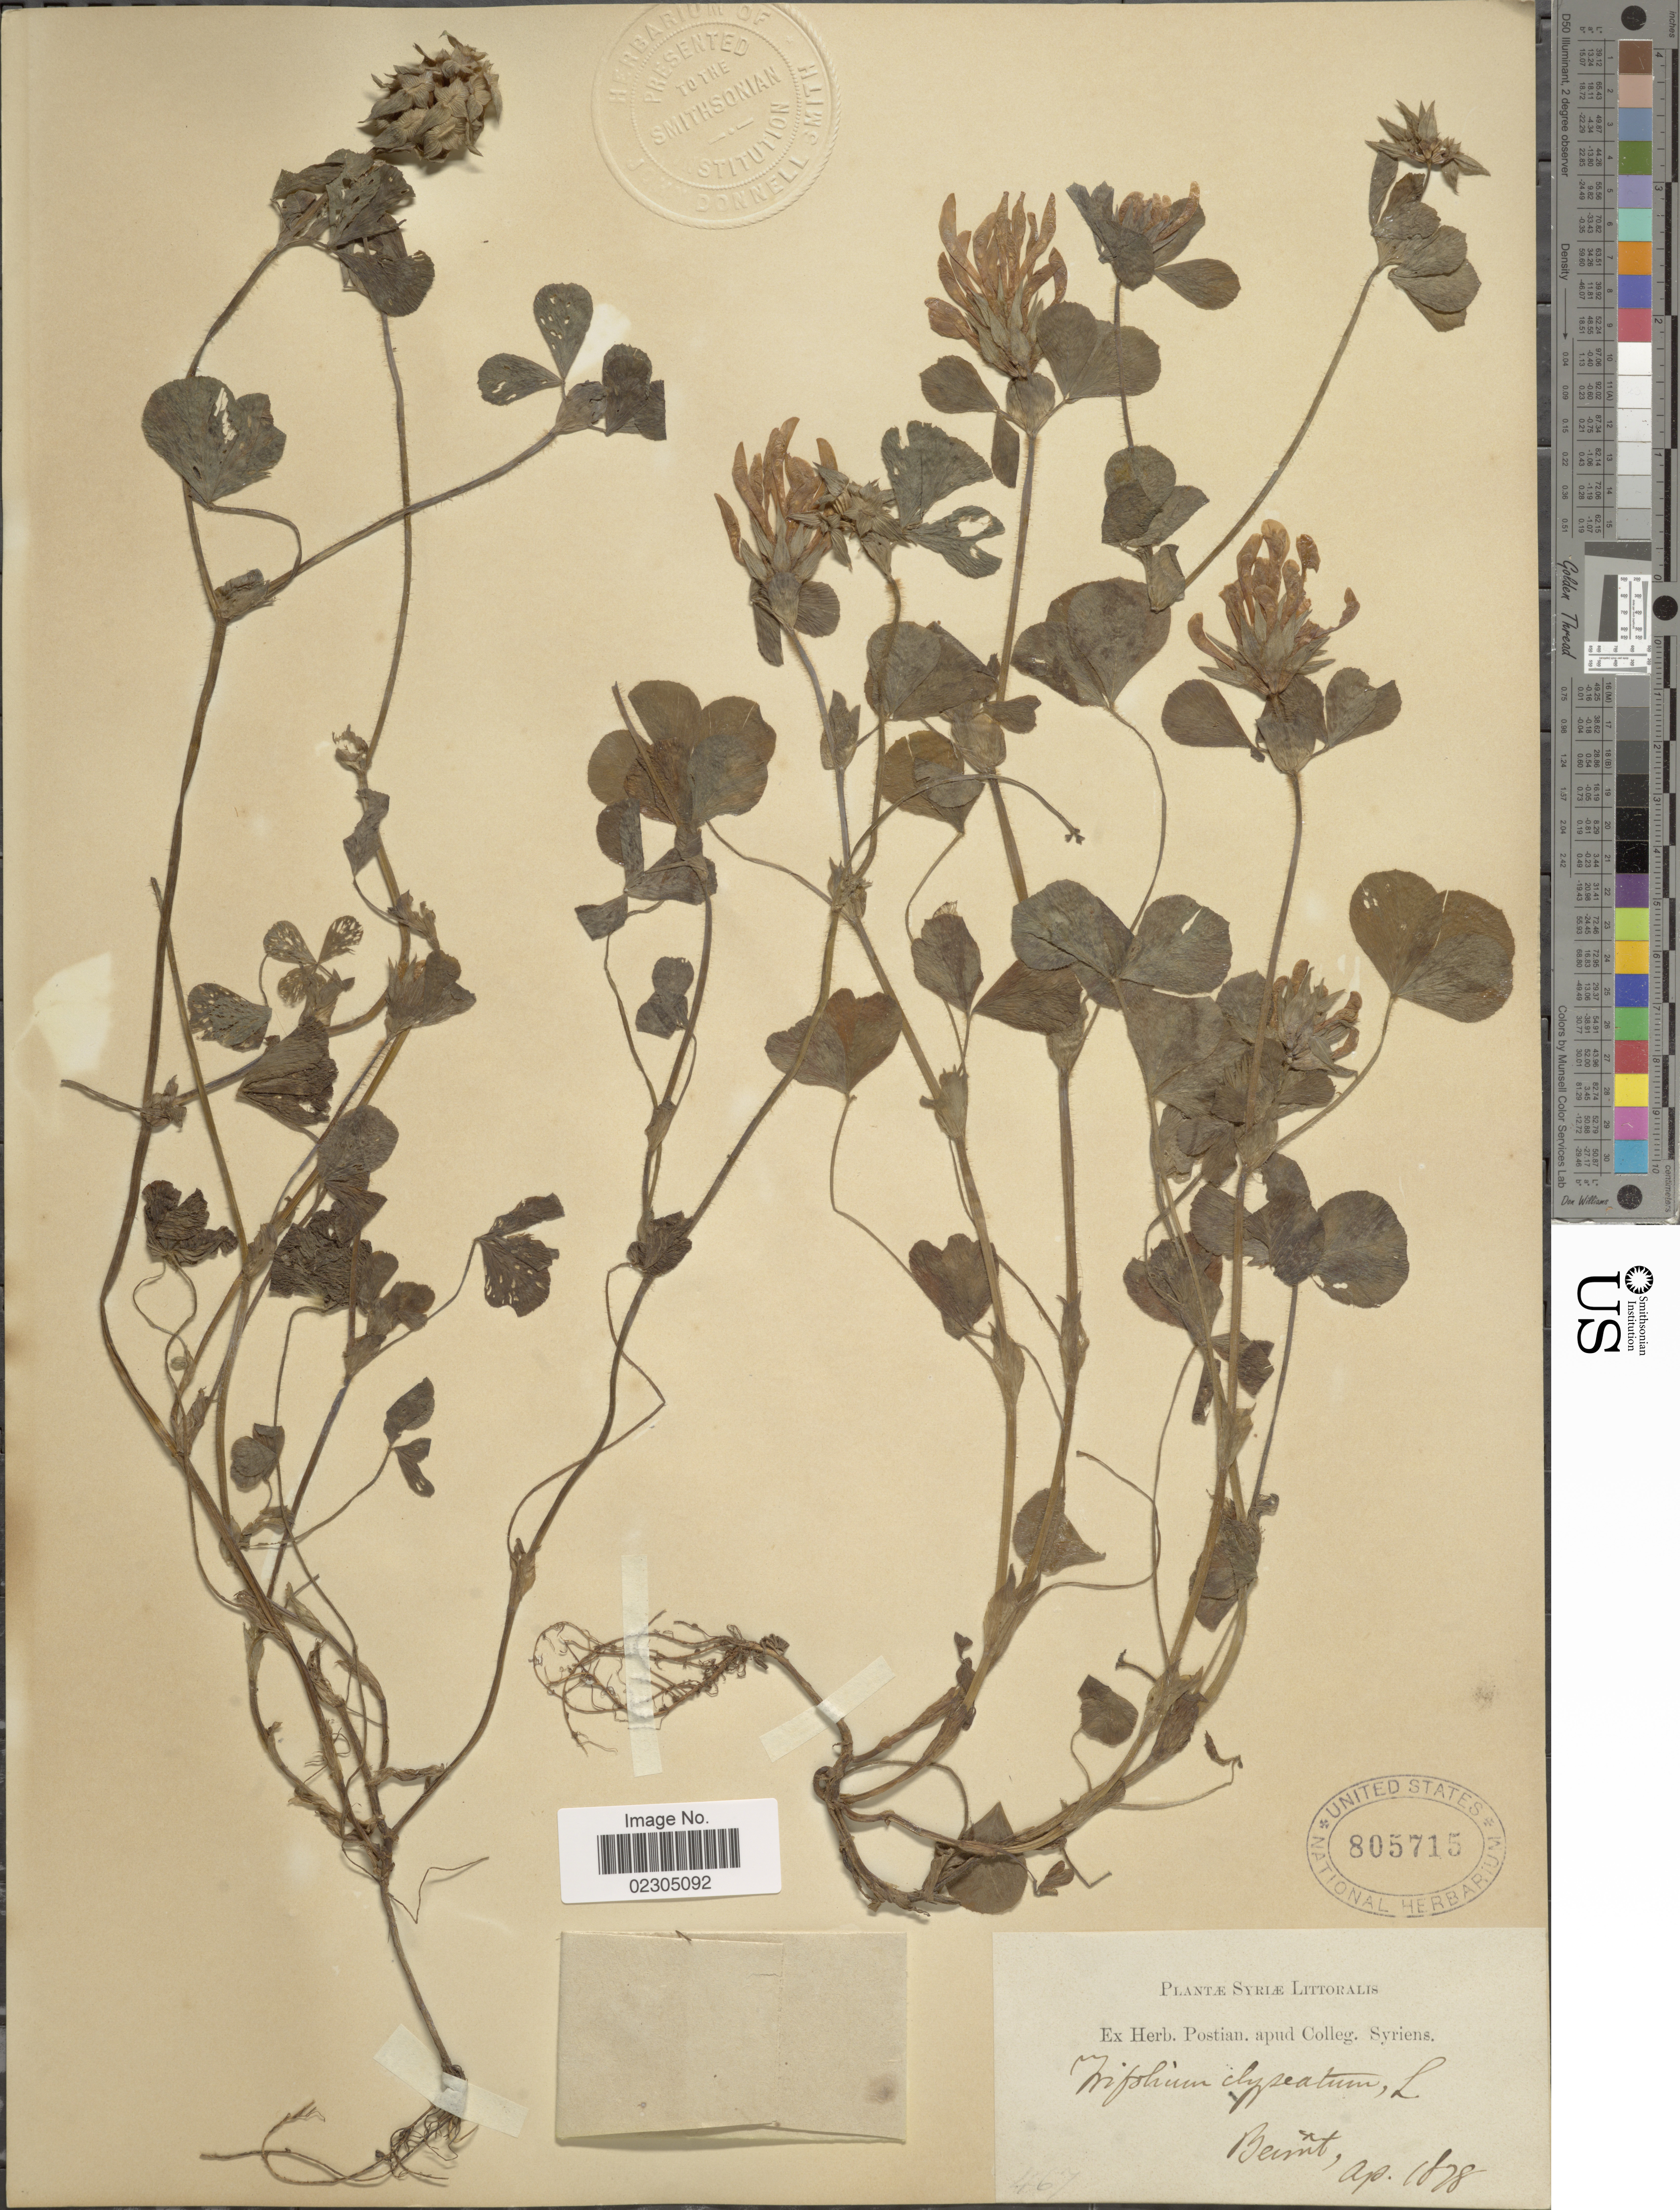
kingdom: Plantae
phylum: Tracheophyta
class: Magnoliopsida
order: Fabales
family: Fabaceae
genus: Trifolium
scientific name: Trifolium clypeatum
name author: L.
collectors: ex herb. Postian. apud Colleg. Syriens. Protest. USE "Fannie P. A. Shepard" (10308853) AS PRIMARY COLLECTOR INSTEAD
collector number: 467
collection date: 1828-04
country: Lebanon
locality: Beirut. Syriae Littoralis.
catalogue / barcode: US 805715